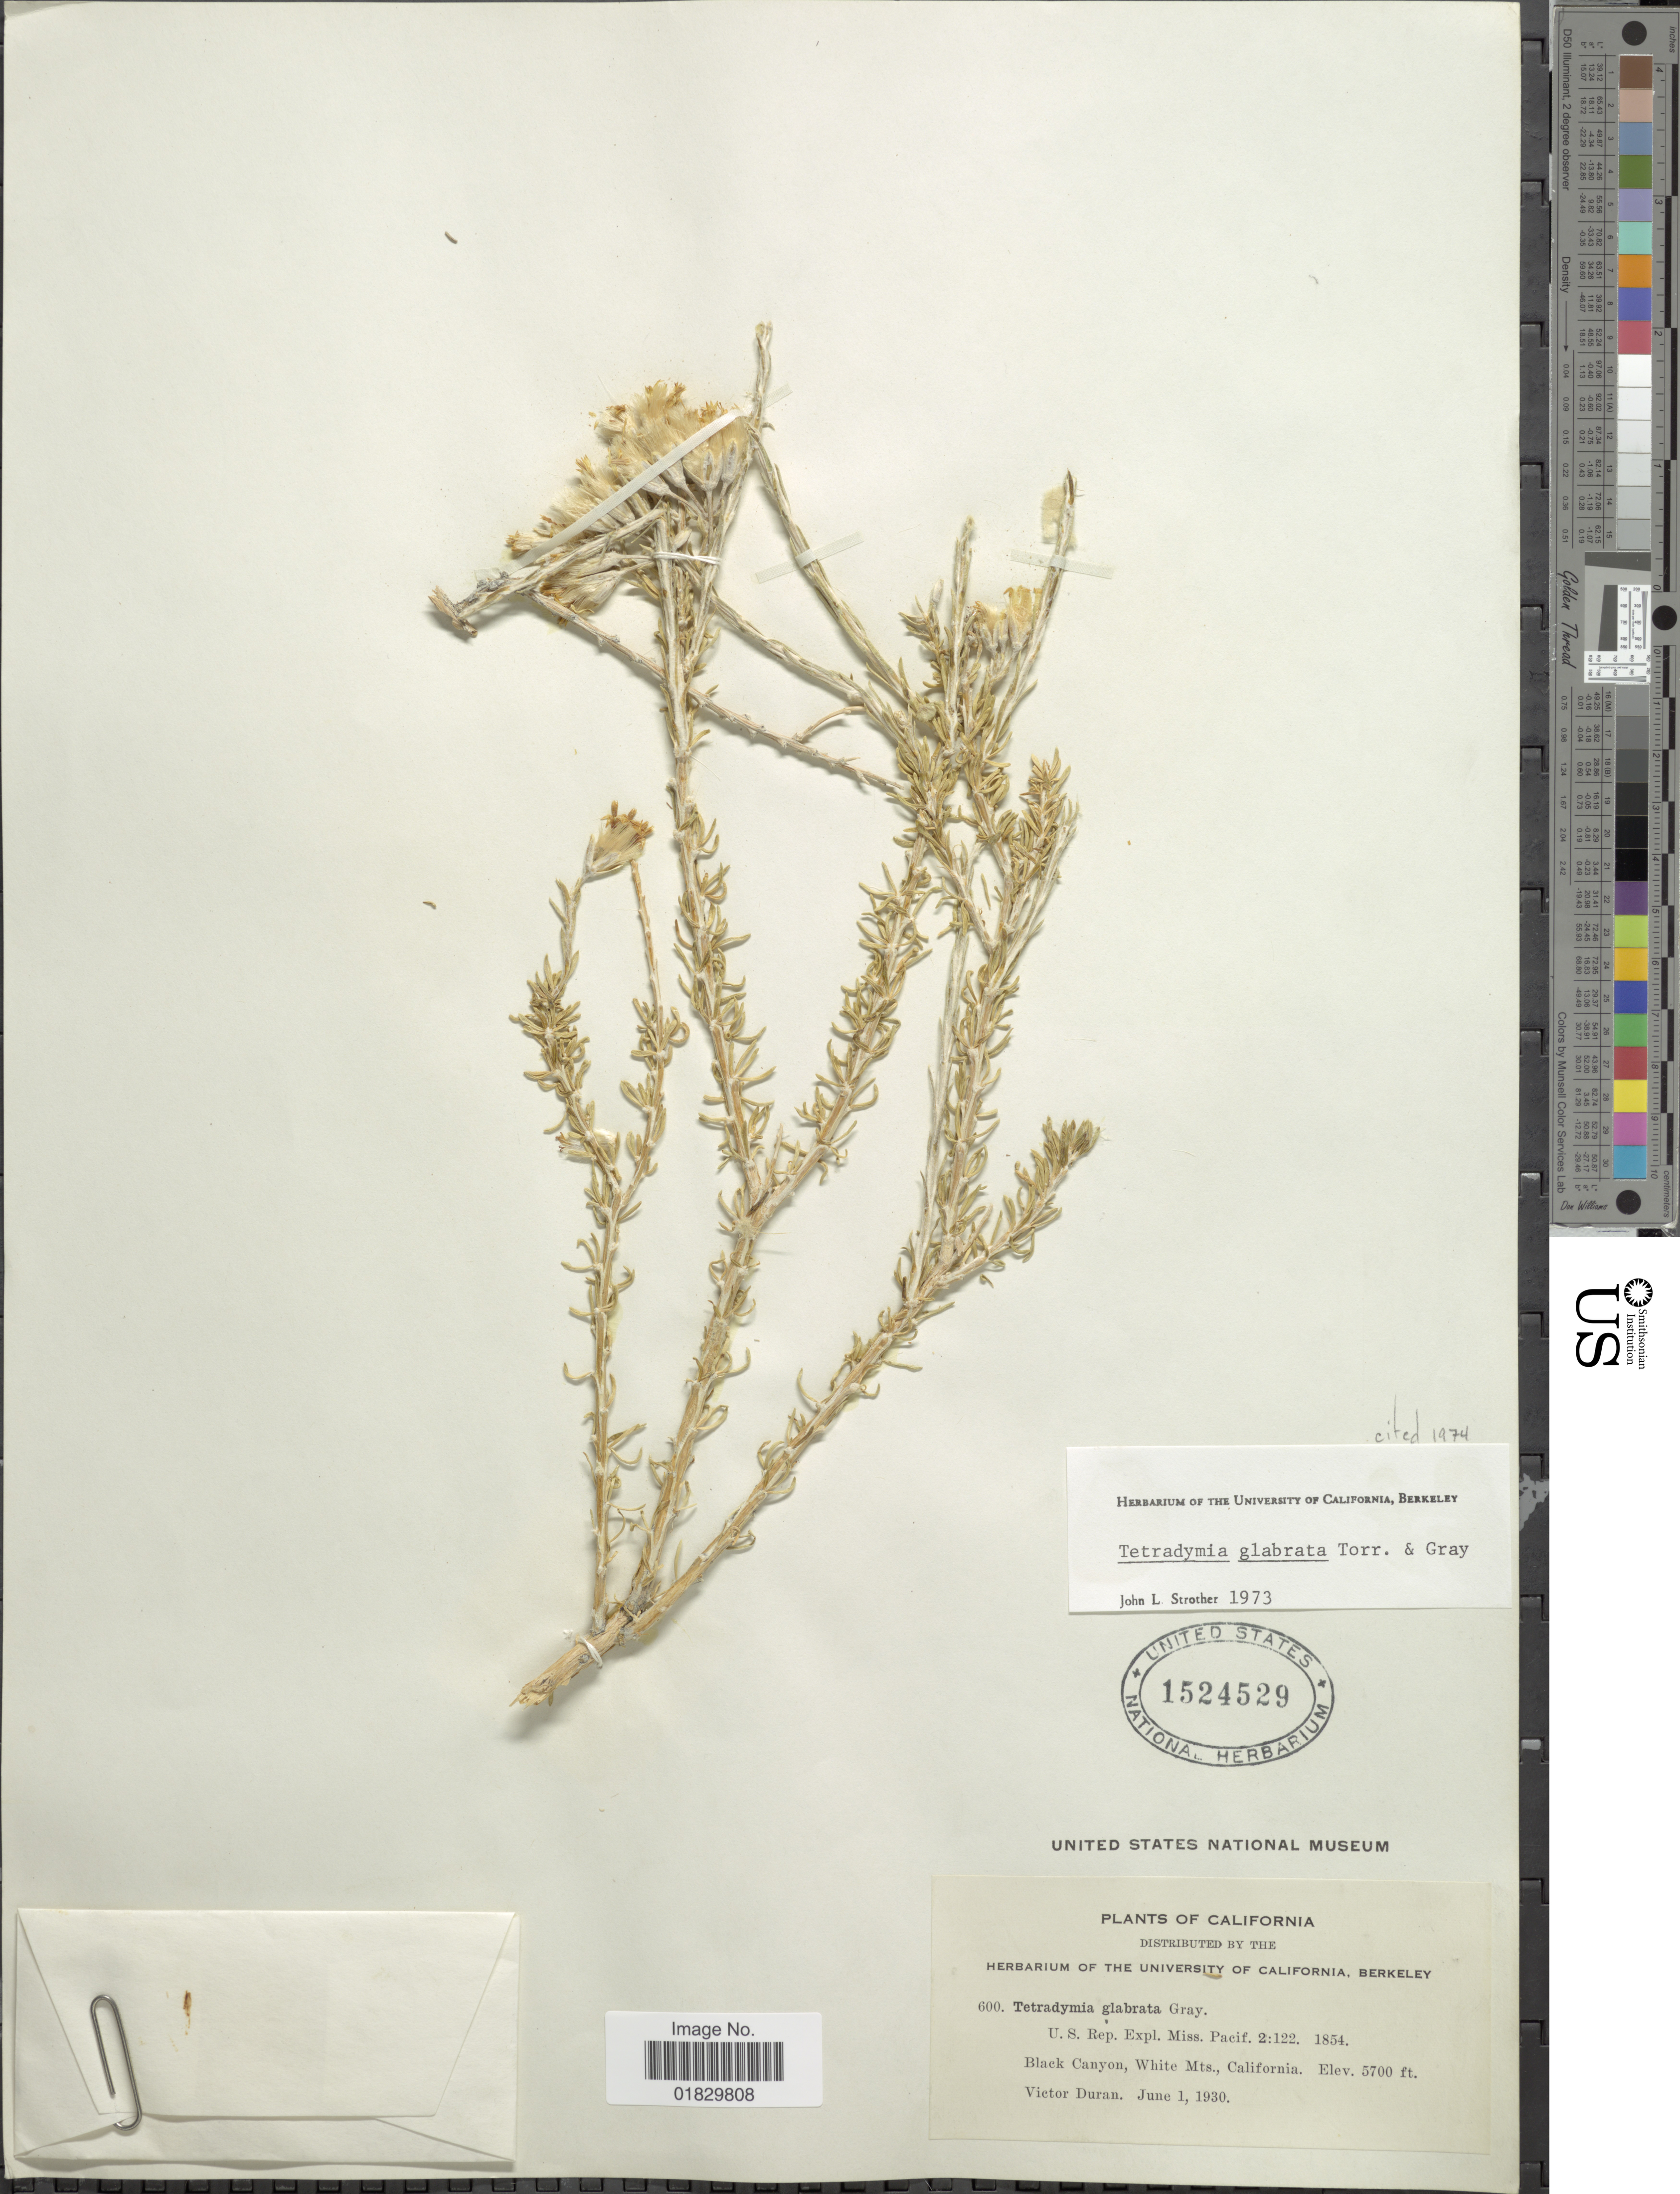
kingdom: Plantae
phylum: Tracheophyta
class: Magnoliopsida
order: Asterales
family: Asteraceae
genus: Tetradymia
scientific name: Tetradymia glabrata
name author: Torr. & A. Gray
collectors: V. Duran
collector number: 600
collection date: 1930-06-01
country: United States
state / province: California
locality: Black Canyon, White Mts., California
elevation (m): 1737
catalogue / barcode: US 1524529